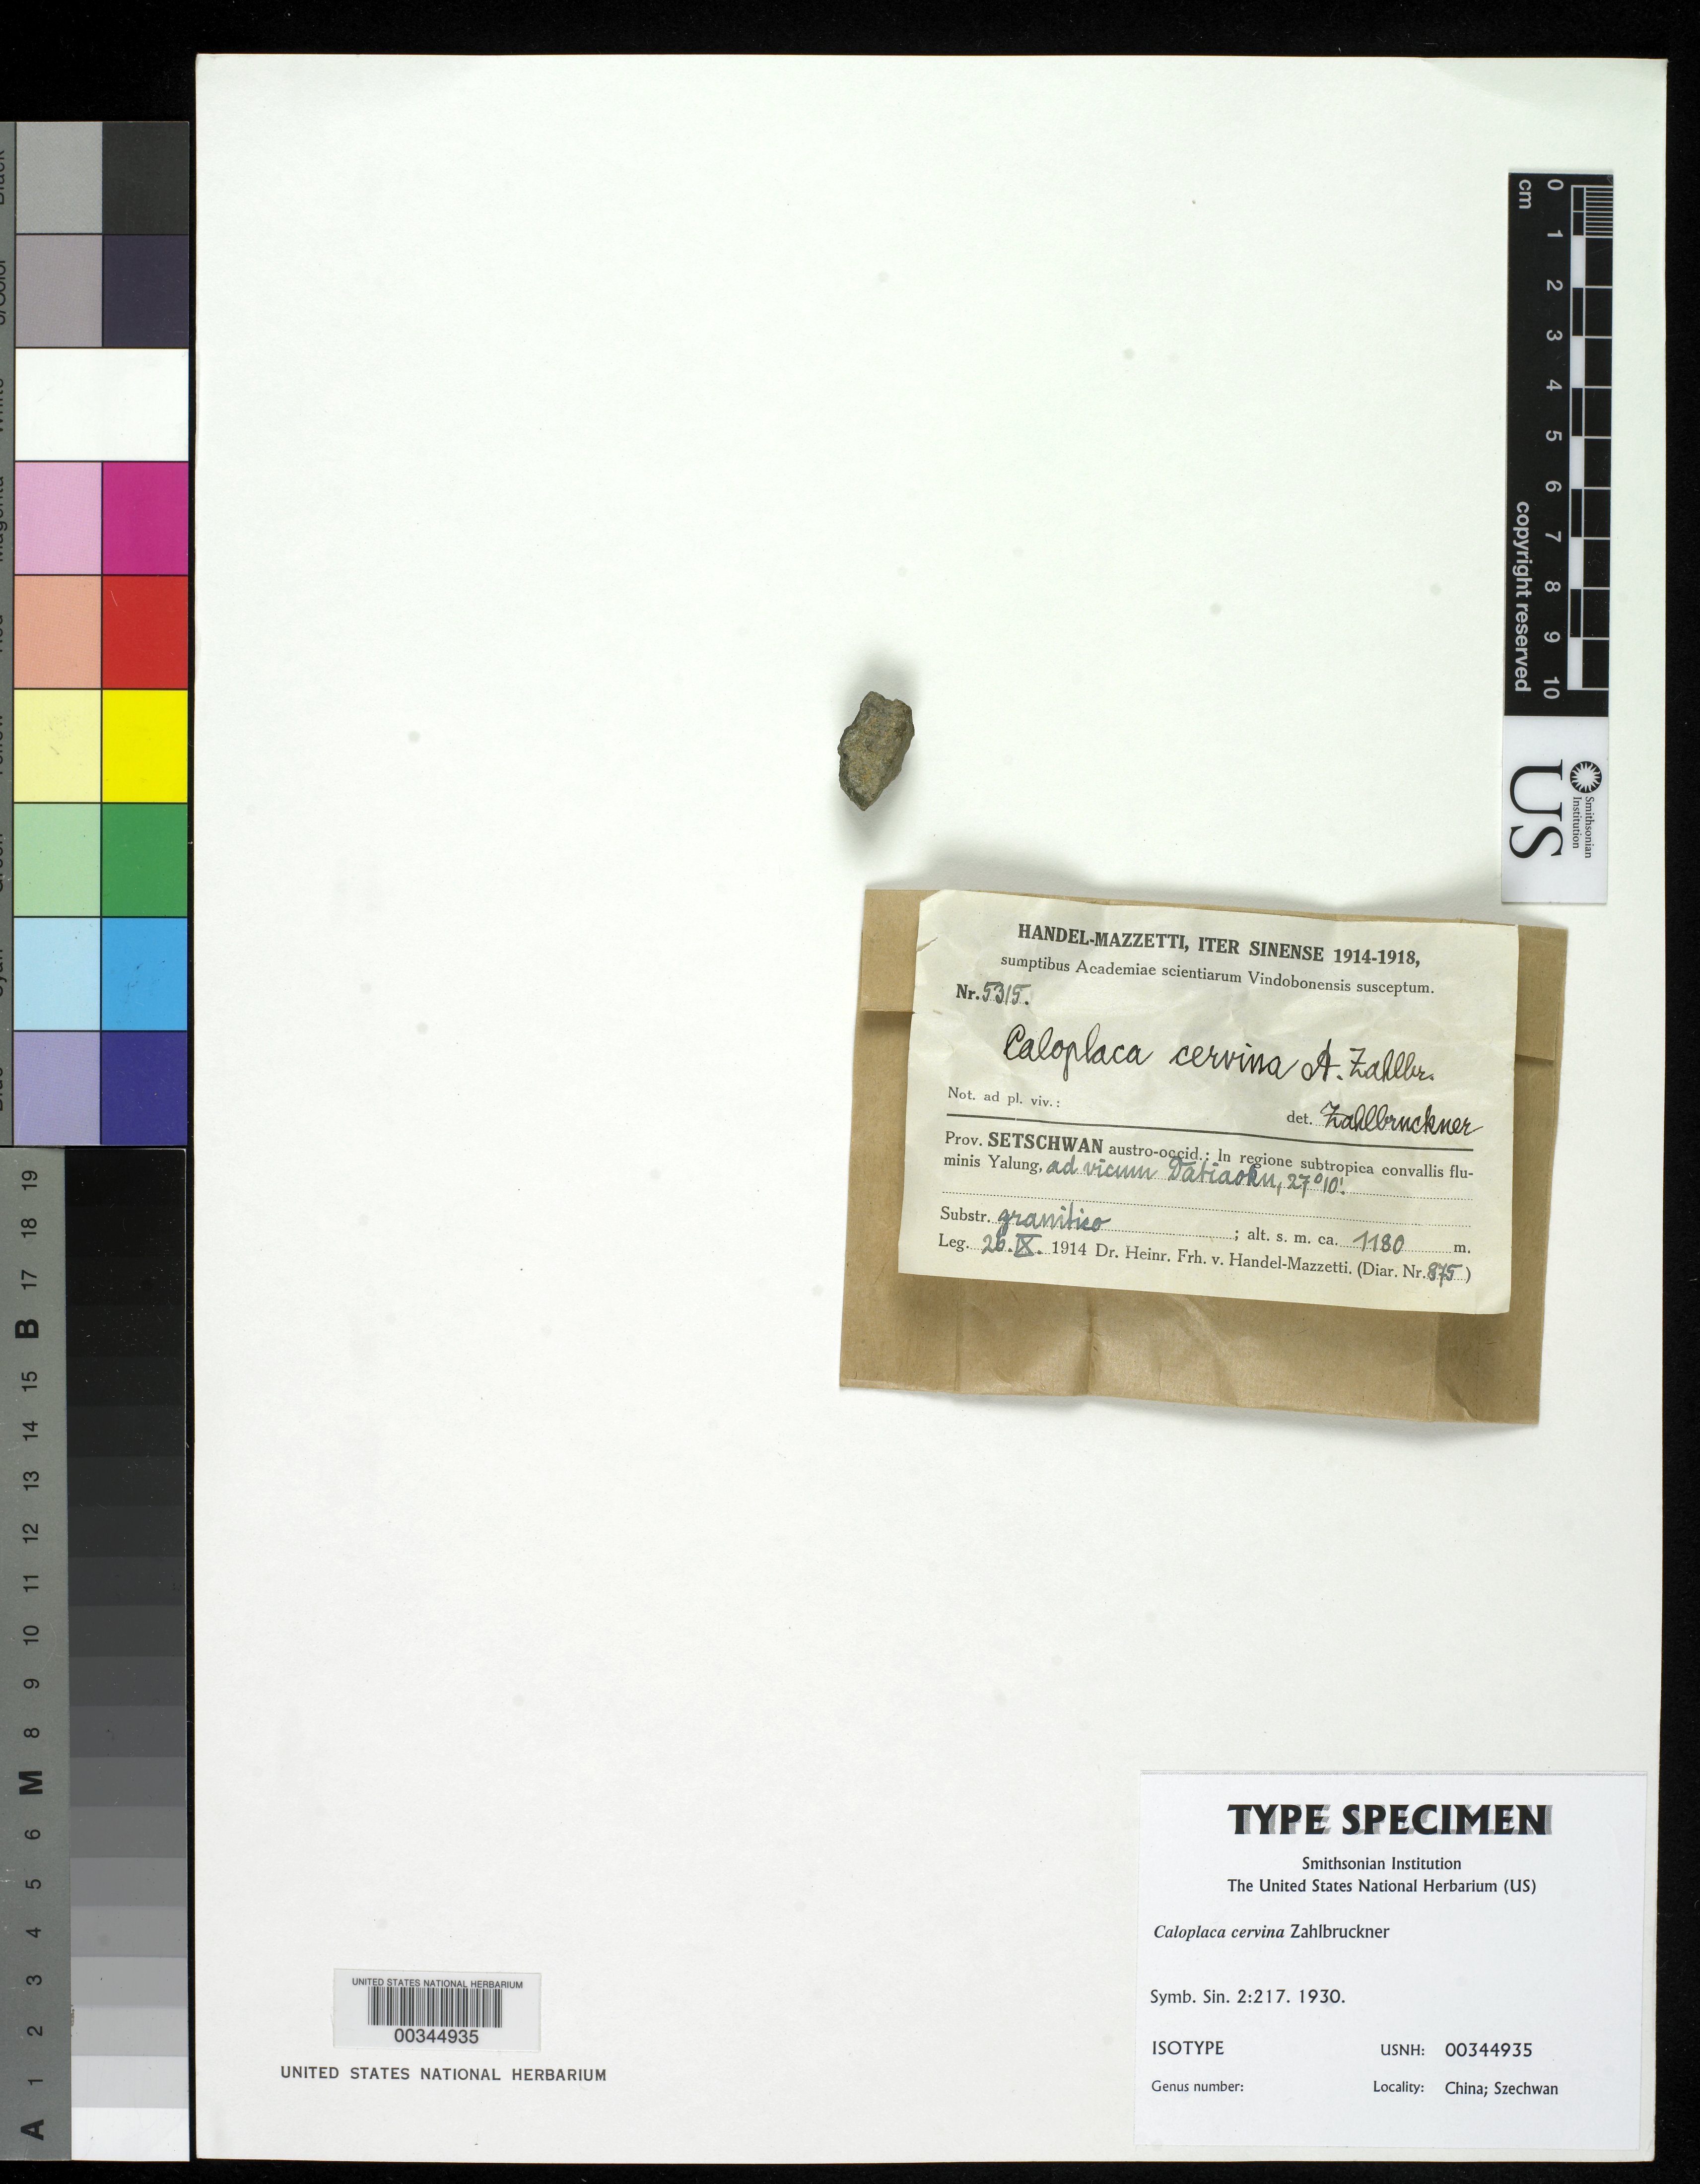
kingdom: Fungi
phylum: Ascomycota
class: Lecanoromycetes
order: Teloschistales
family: Teloschistaceae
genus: Caloplaca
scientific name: Caloplaca cervina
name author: Zahlbr.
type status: Isotype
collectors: H. Handel-Mazzetti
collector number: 5315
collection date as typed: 26 Sep 1914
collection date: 1914-09-26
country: China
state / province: Sichuan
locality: SW, region subtropica convallis Fluminis Yalung, ad vicum Dabiaokn. [SW, subtropical region of the enclosed vallley of the Yalung River, at the village of Dabiaokn.]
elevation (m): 1180